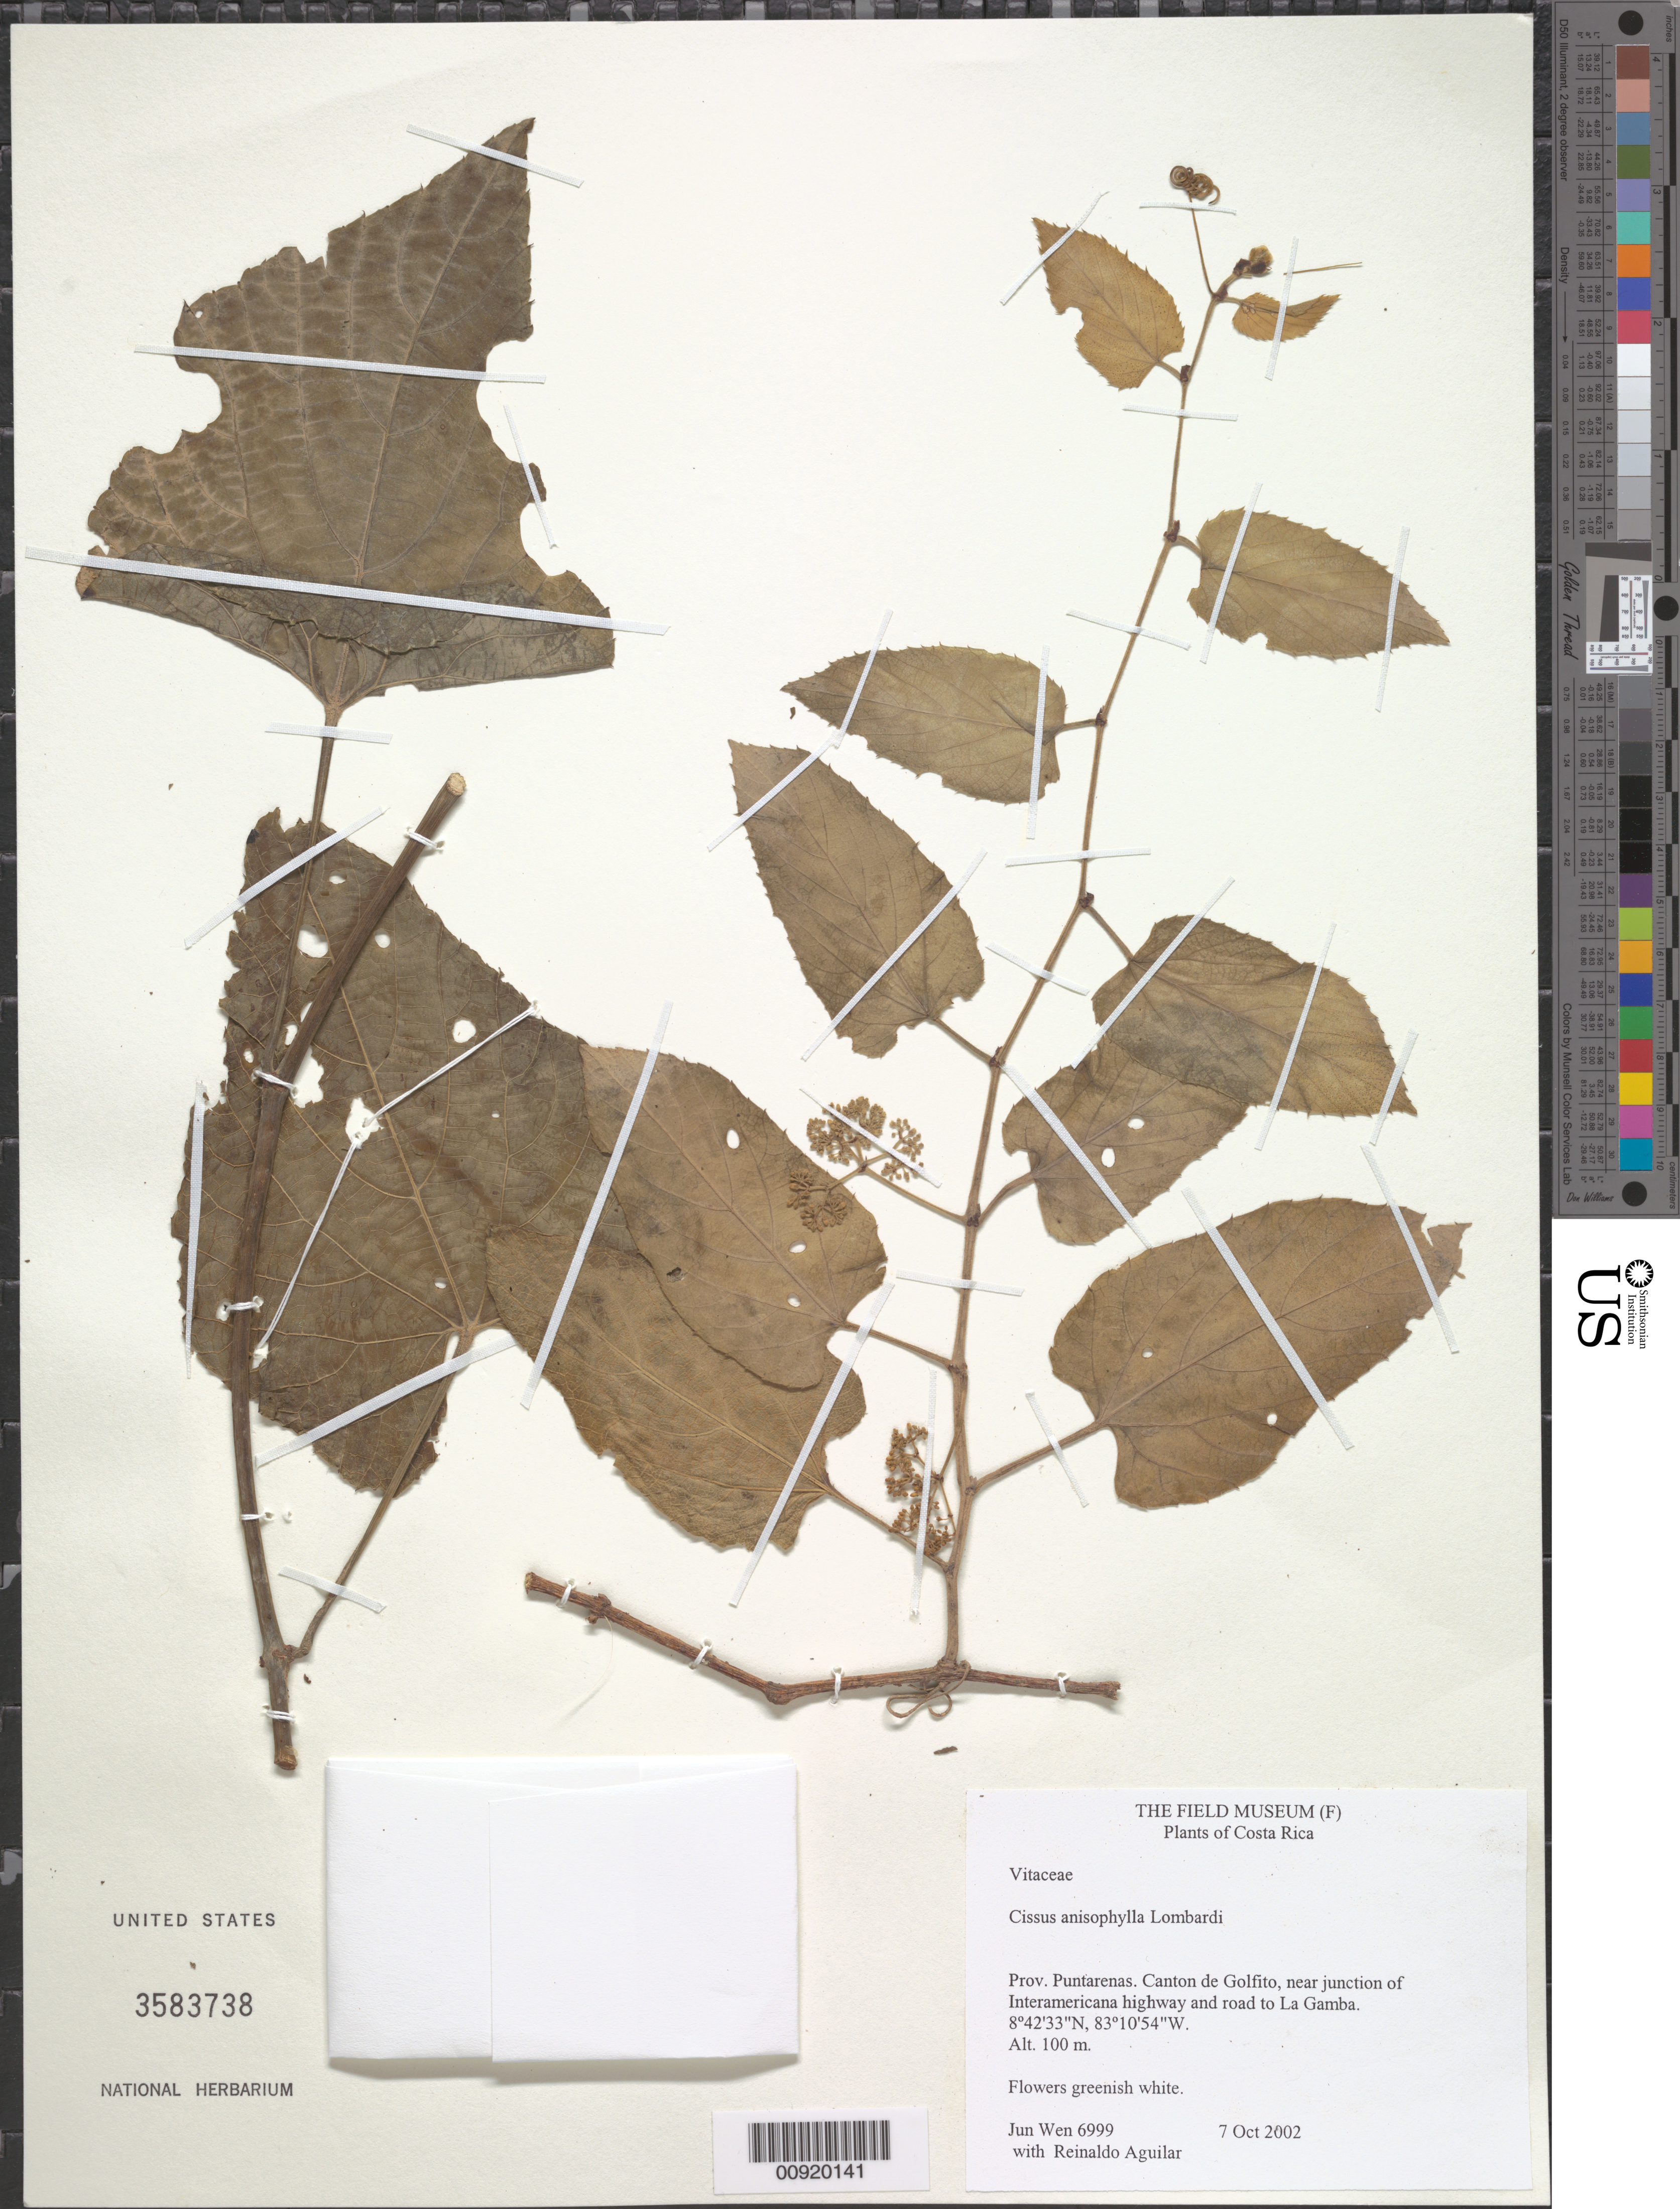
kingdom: Plantae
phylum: Tracheophyta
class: Magnoliopsida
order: Vitales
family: Vitaceae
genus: Cissus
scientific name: Cissus anisophylla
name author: Lombardi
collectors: J. Wen & R. Aguilar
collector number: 6999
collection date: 2002-10-07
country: Costa Rica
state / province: Puntarenas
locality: Canton de Golfito, near Guicara, on the way from Linda Vista to Bojo Bonito.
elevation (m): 725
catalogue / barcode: US 3583738